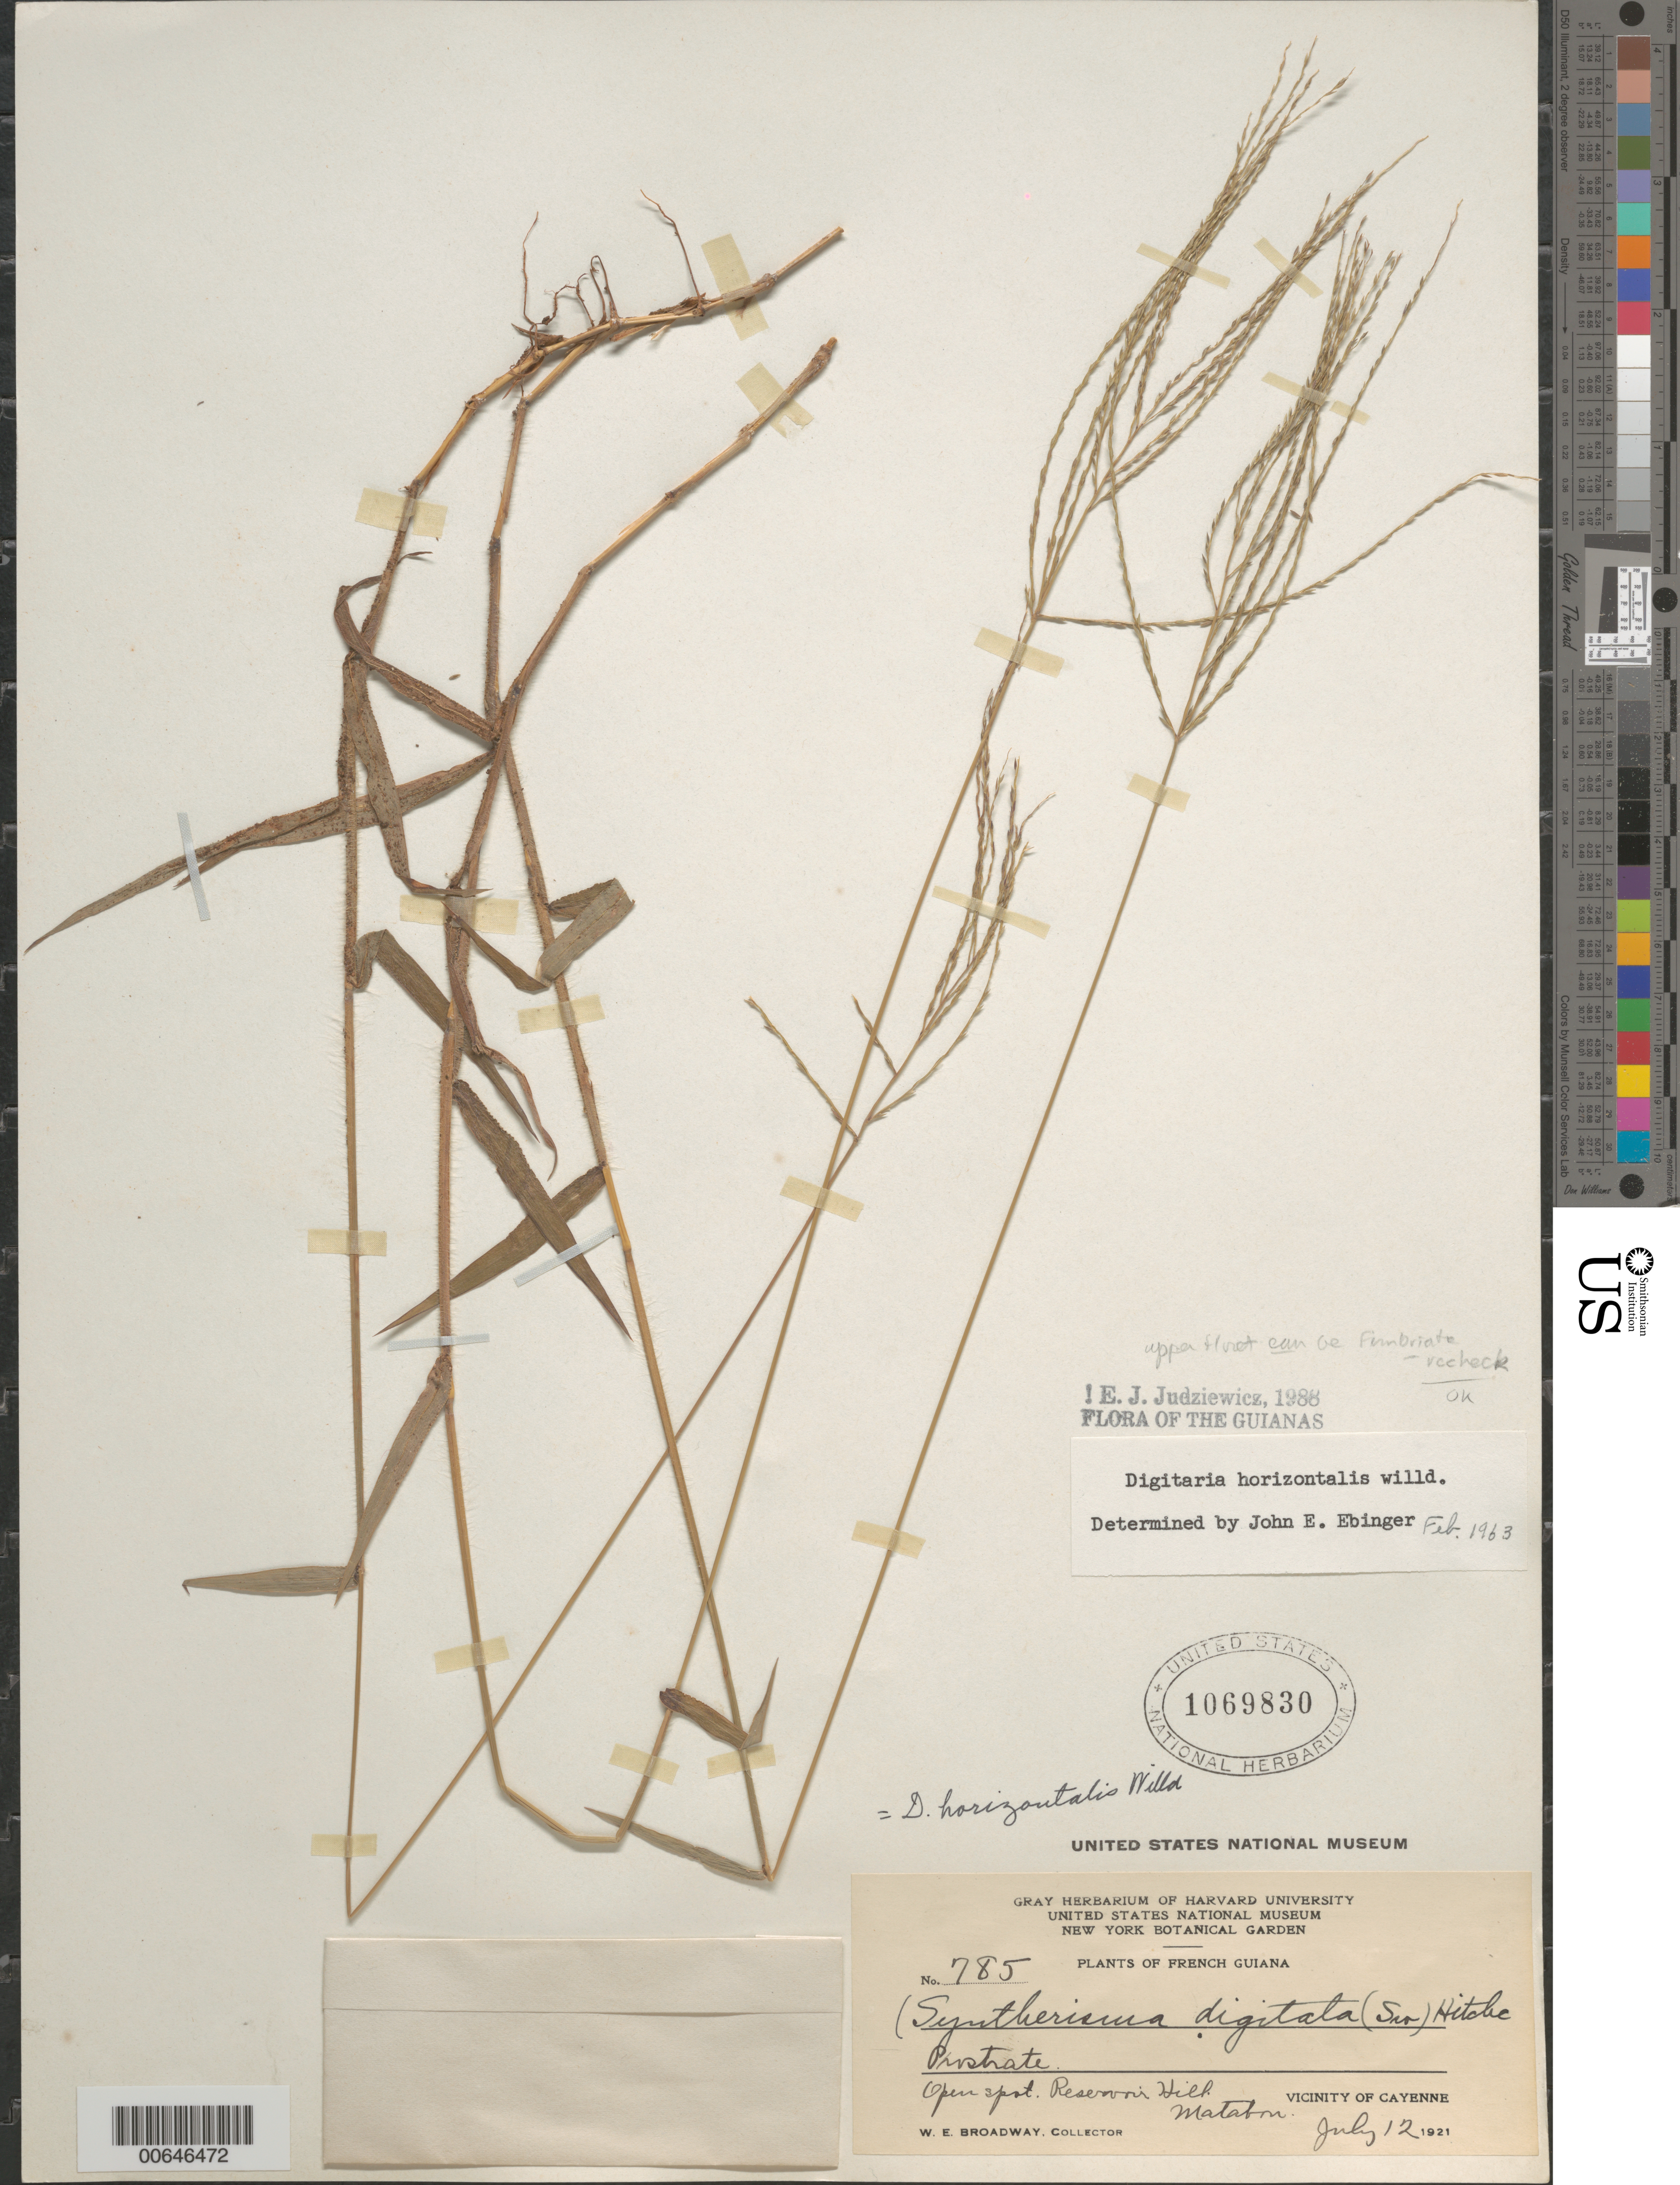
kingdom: Plantae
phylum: Tracheophyta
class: Liliopsida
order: Poales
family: Poaceae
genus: Digitaria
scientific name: Digitaria horizontalis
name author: Willd.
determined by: Judziewicz, E. J.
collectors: W. E. Broadway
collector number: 785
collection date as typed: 12-Jul-21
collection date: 1921-07-12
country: French Guiana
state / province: Cayenne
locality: Cayenne, vic., Reservoir Hill, Matabon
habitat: Open spot, reservoir hill. Matabon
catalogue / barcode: US 1069830